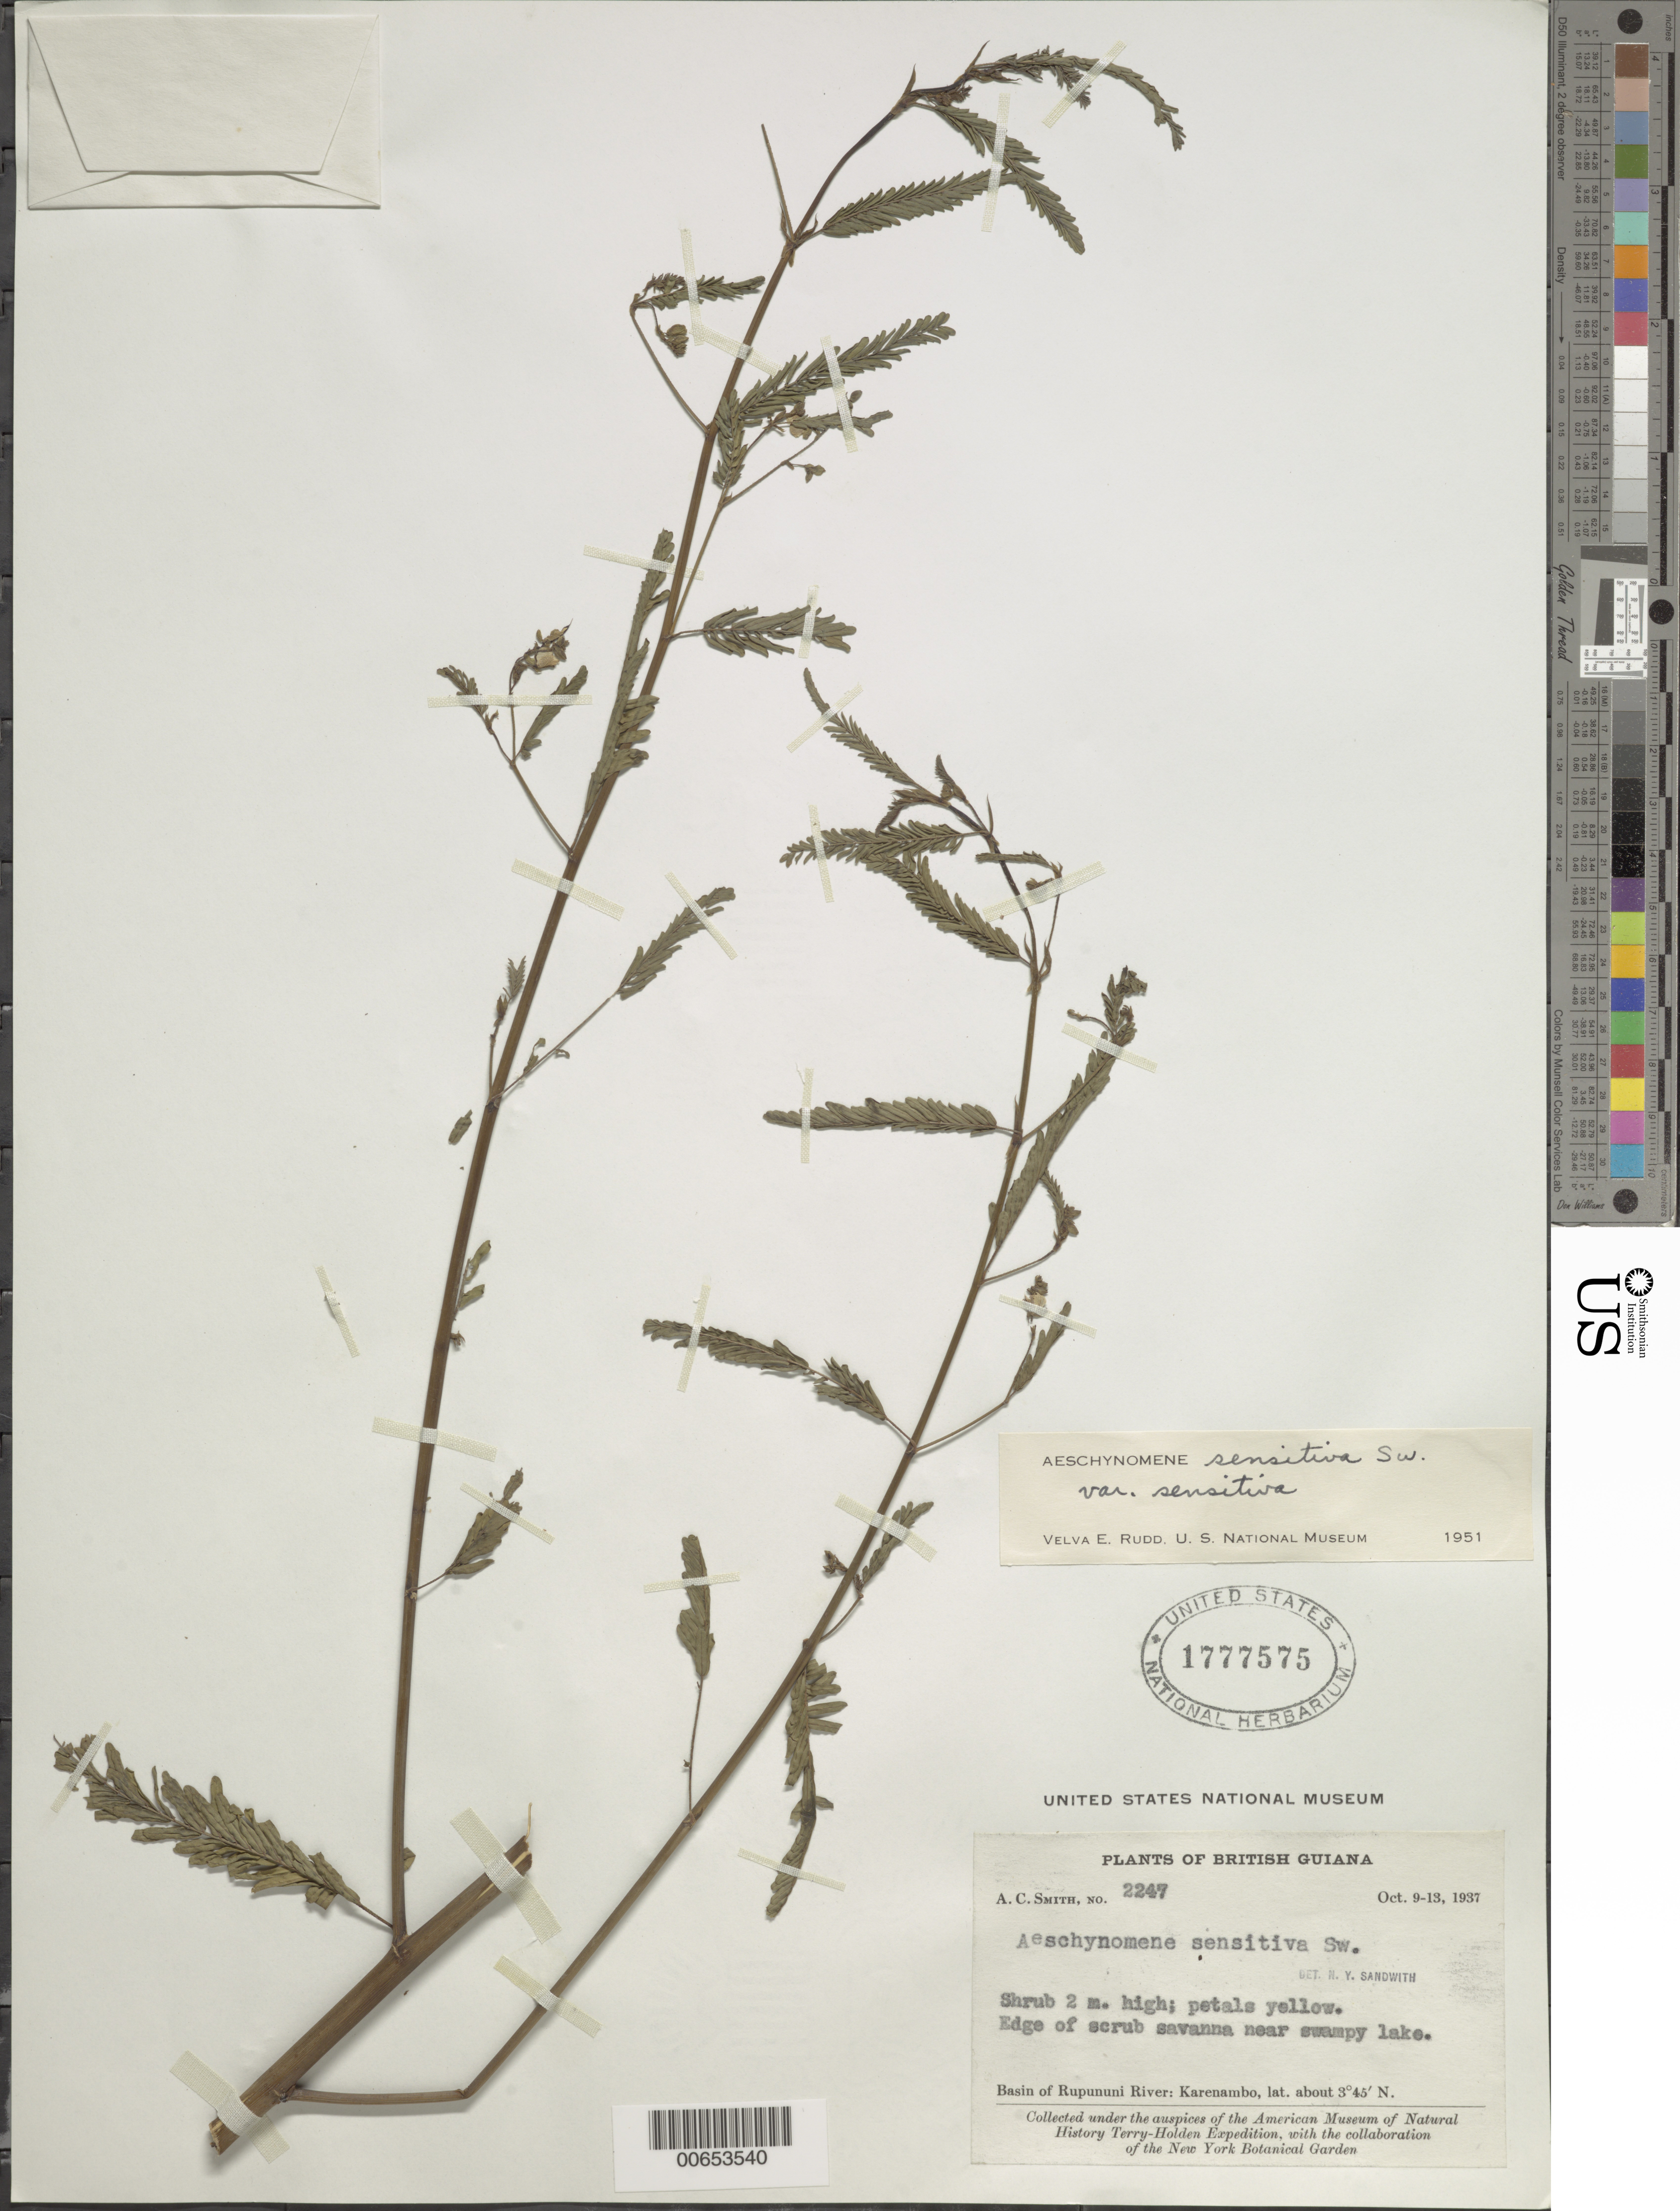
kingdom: Plantae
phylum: Tracheophyta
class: Magnoliopsida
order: Fabales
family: Fabaceae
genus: Aeschynomene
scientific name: Aeschynomene sensitiva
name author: Sw.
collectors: A. C. Smith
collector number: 2247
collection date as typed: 9-Oct-37 to 13-Oct-37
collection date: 1937-10-09/1937-10-13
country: Guyana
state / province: U. Takutu-U. Essequibo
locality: Karanambo, Rupununi River basin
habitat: Edge of scrub savanna near swampy lake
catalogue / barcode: US 1777575